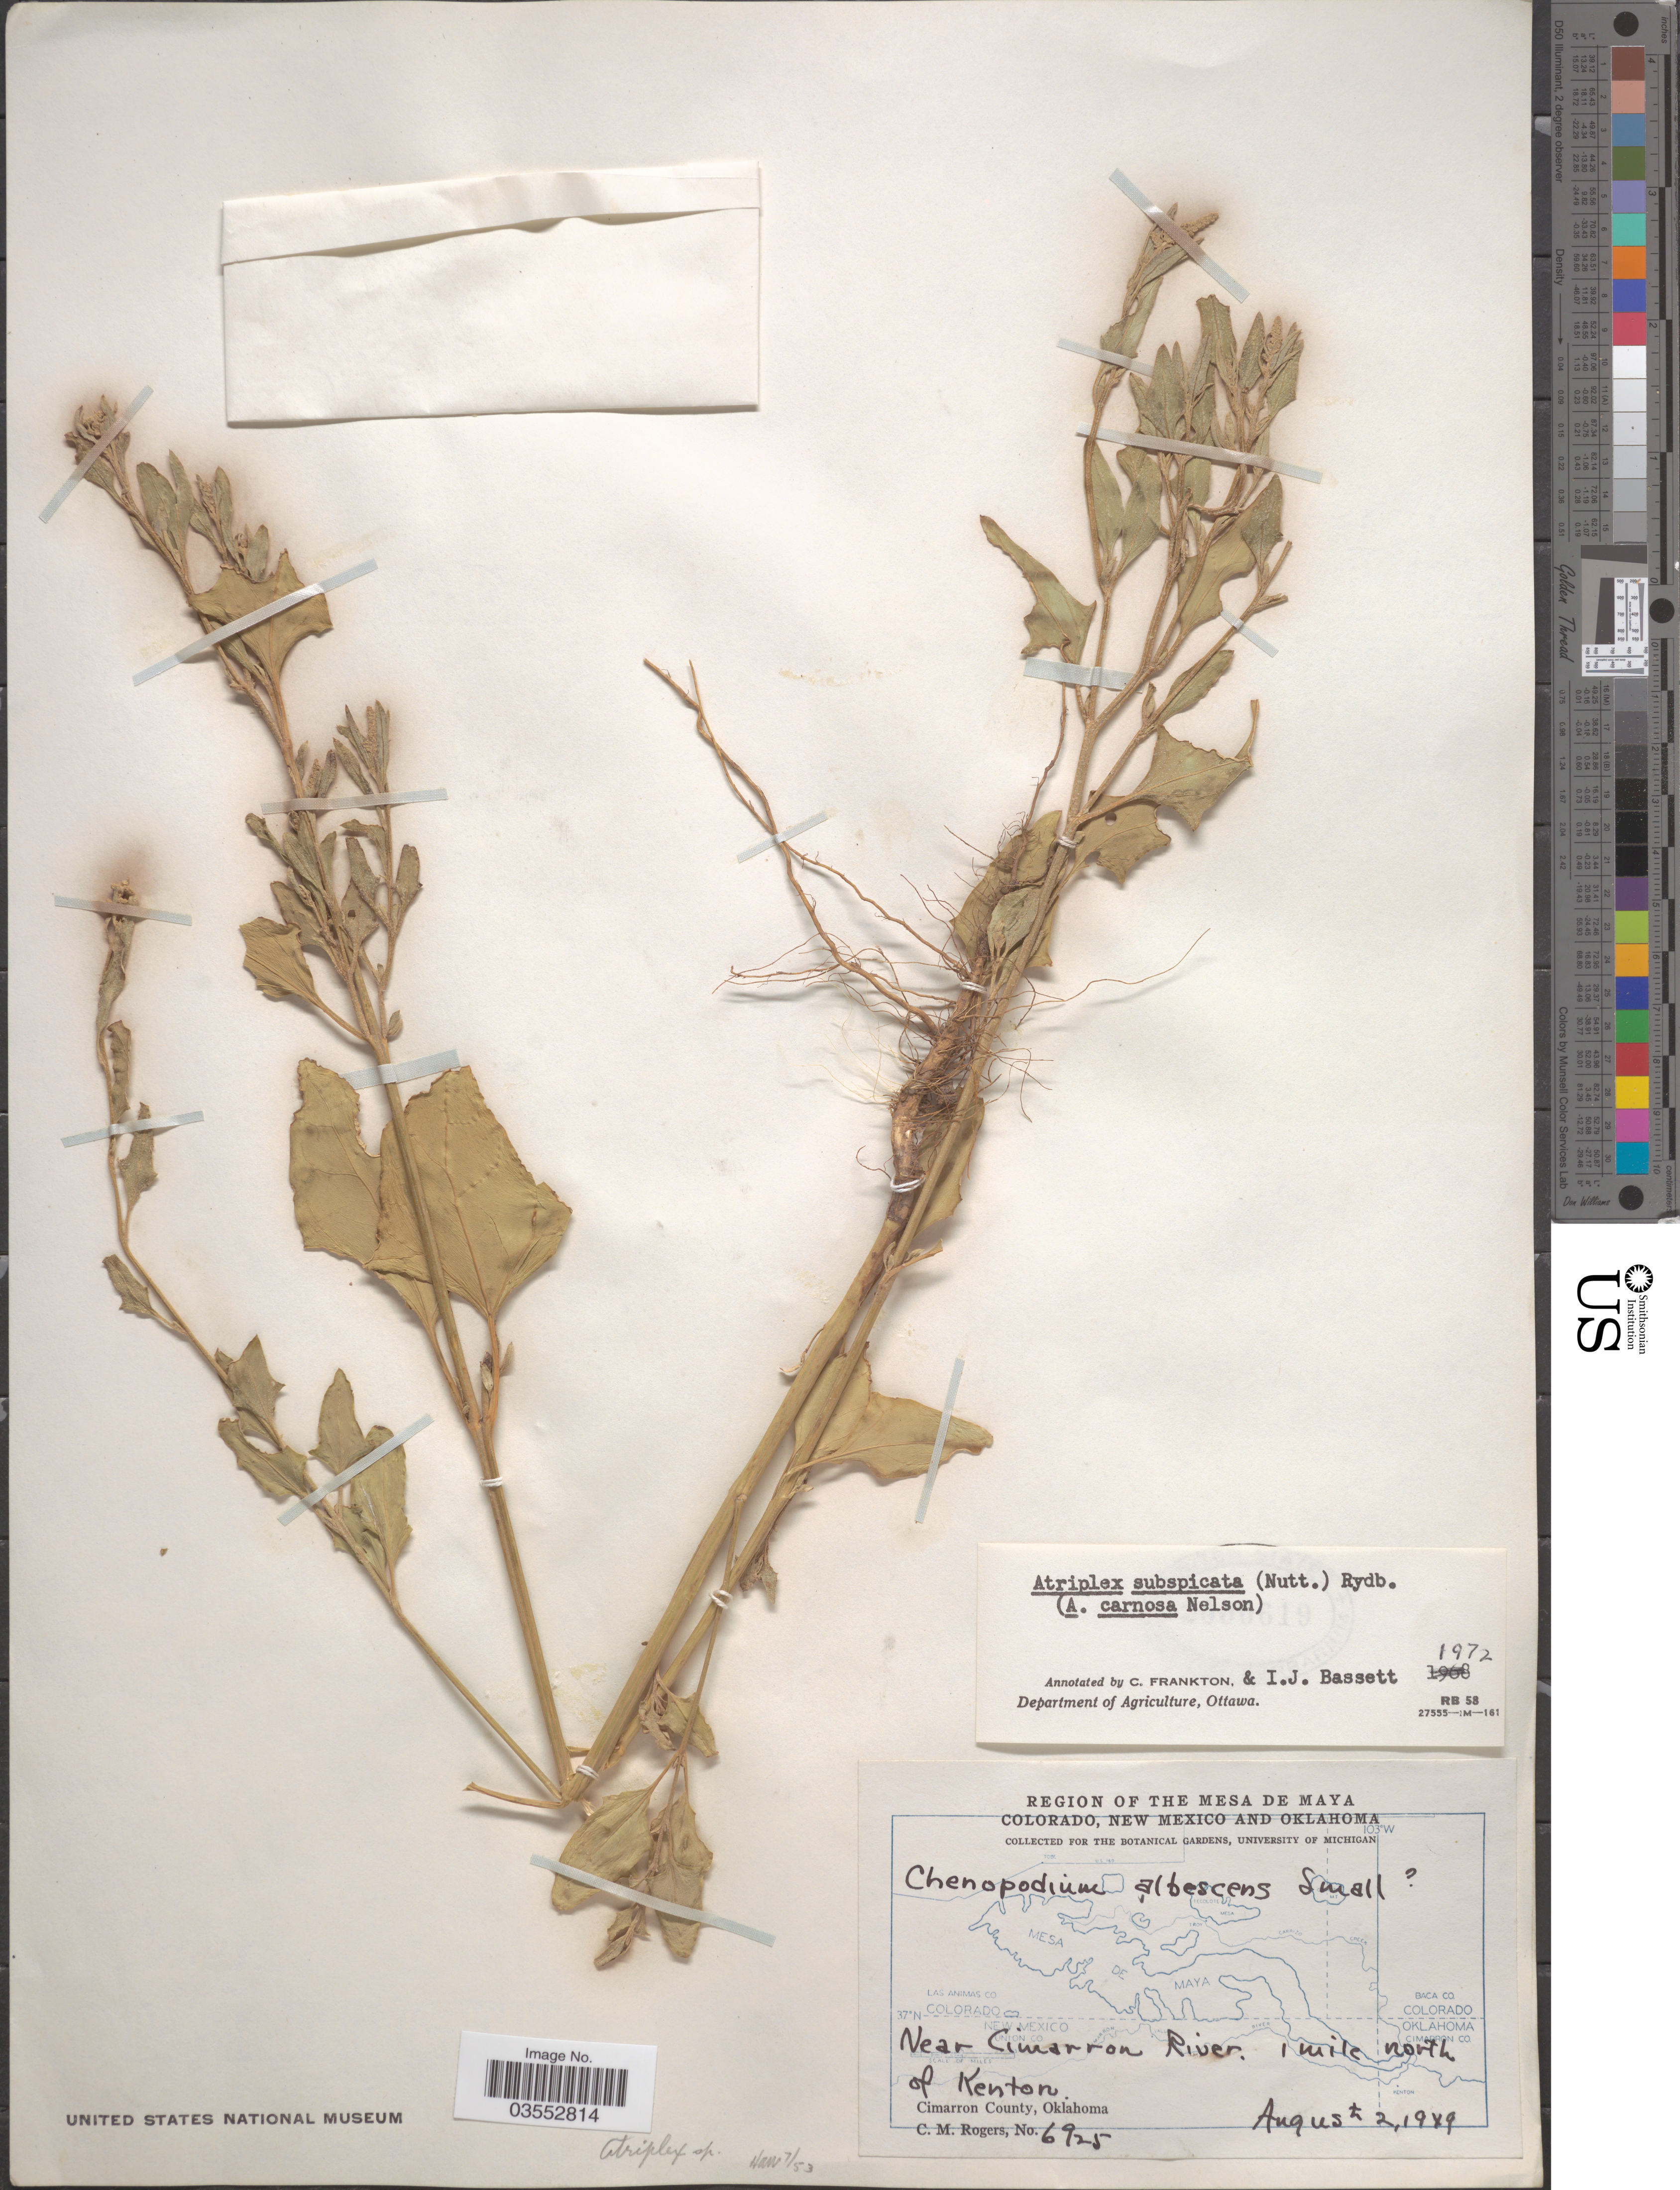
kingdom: Plantae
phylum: Tracheophyta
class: Magnoliopsida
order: Caryophyllales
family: Amaranthaceae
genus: Atriplex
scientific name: Atriplex subspicata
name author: (Nutt.) Rydb.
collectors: C. M. Rogers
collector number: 6925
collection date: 1949-08-02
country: United States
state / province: Oklahoma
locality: Mesa de Maya. Near Cimarron River. 1 mile north of Kenton. Cimarron County.